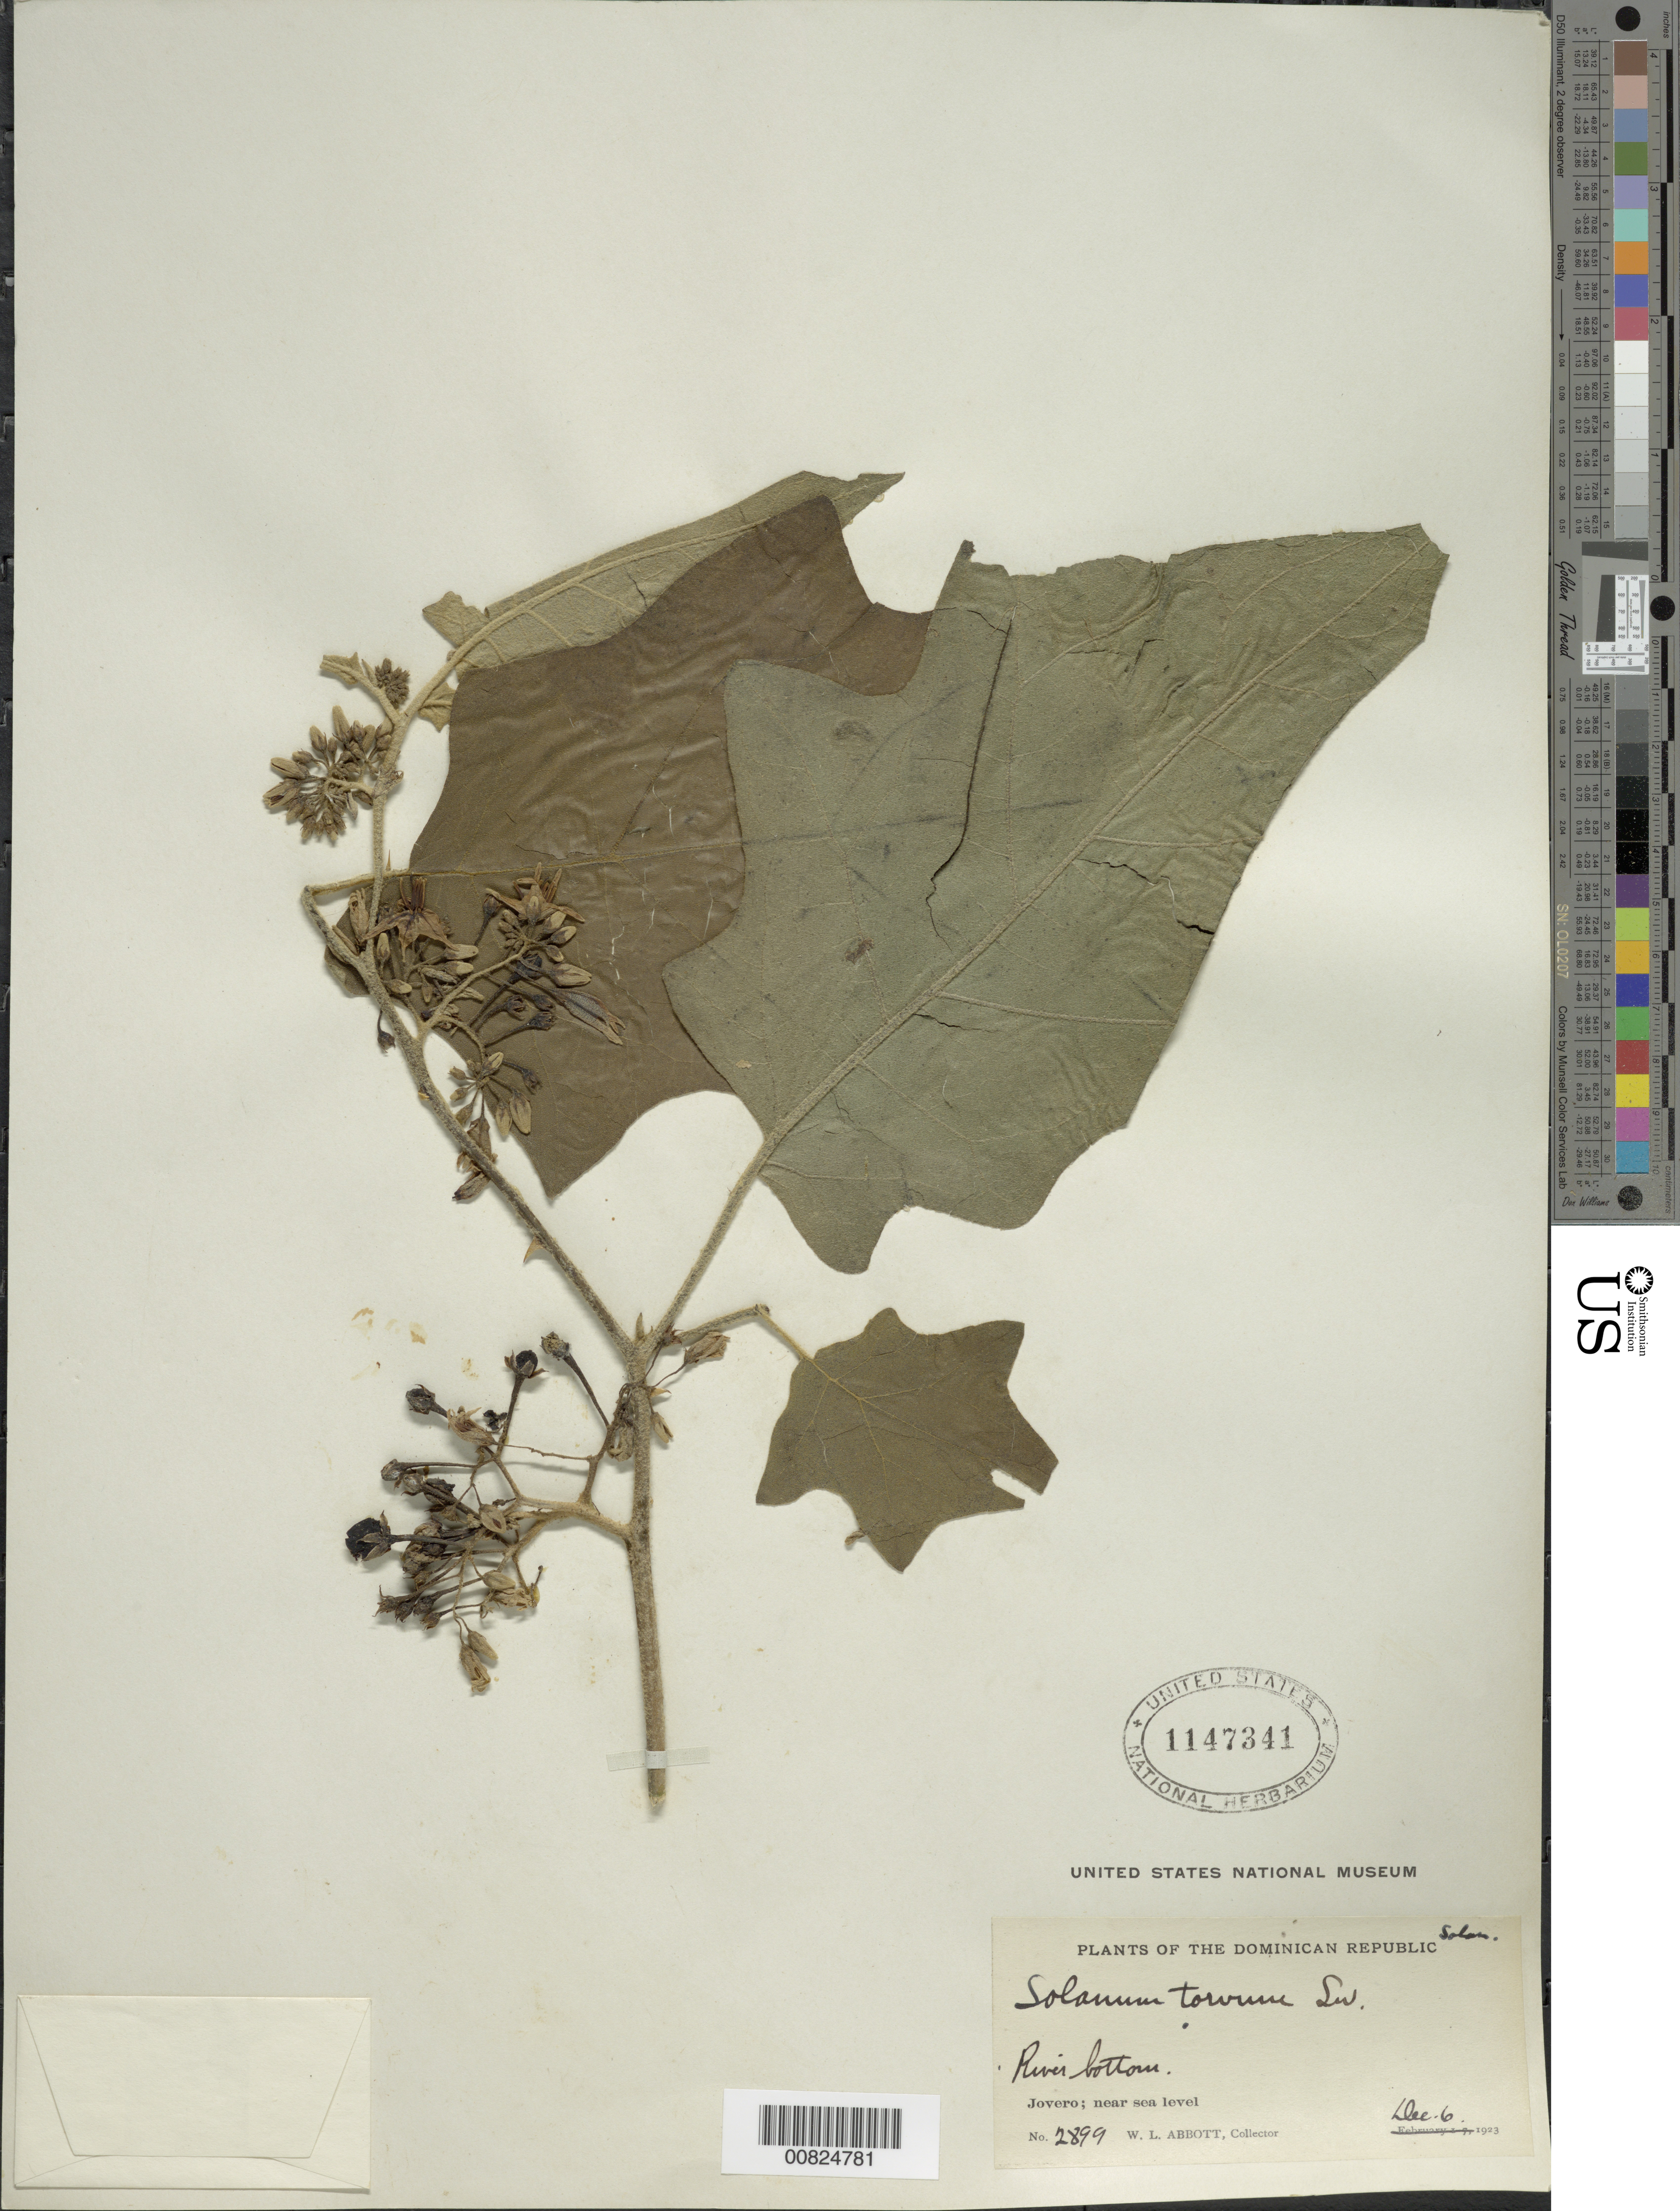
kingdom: Plantae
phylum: Tracheophyta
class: Magnoliopsida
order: Solanales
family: Solanaceae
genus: Solanum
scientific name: Solanum torvum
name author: Sw.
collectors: W. L. Abbott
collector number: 2899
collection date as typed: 06 Dec 1923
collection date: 1923-12-06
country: Dominican Republic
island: Hispaniola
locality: Jovero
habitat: River bottom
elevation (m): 0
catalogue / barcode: US 1147341